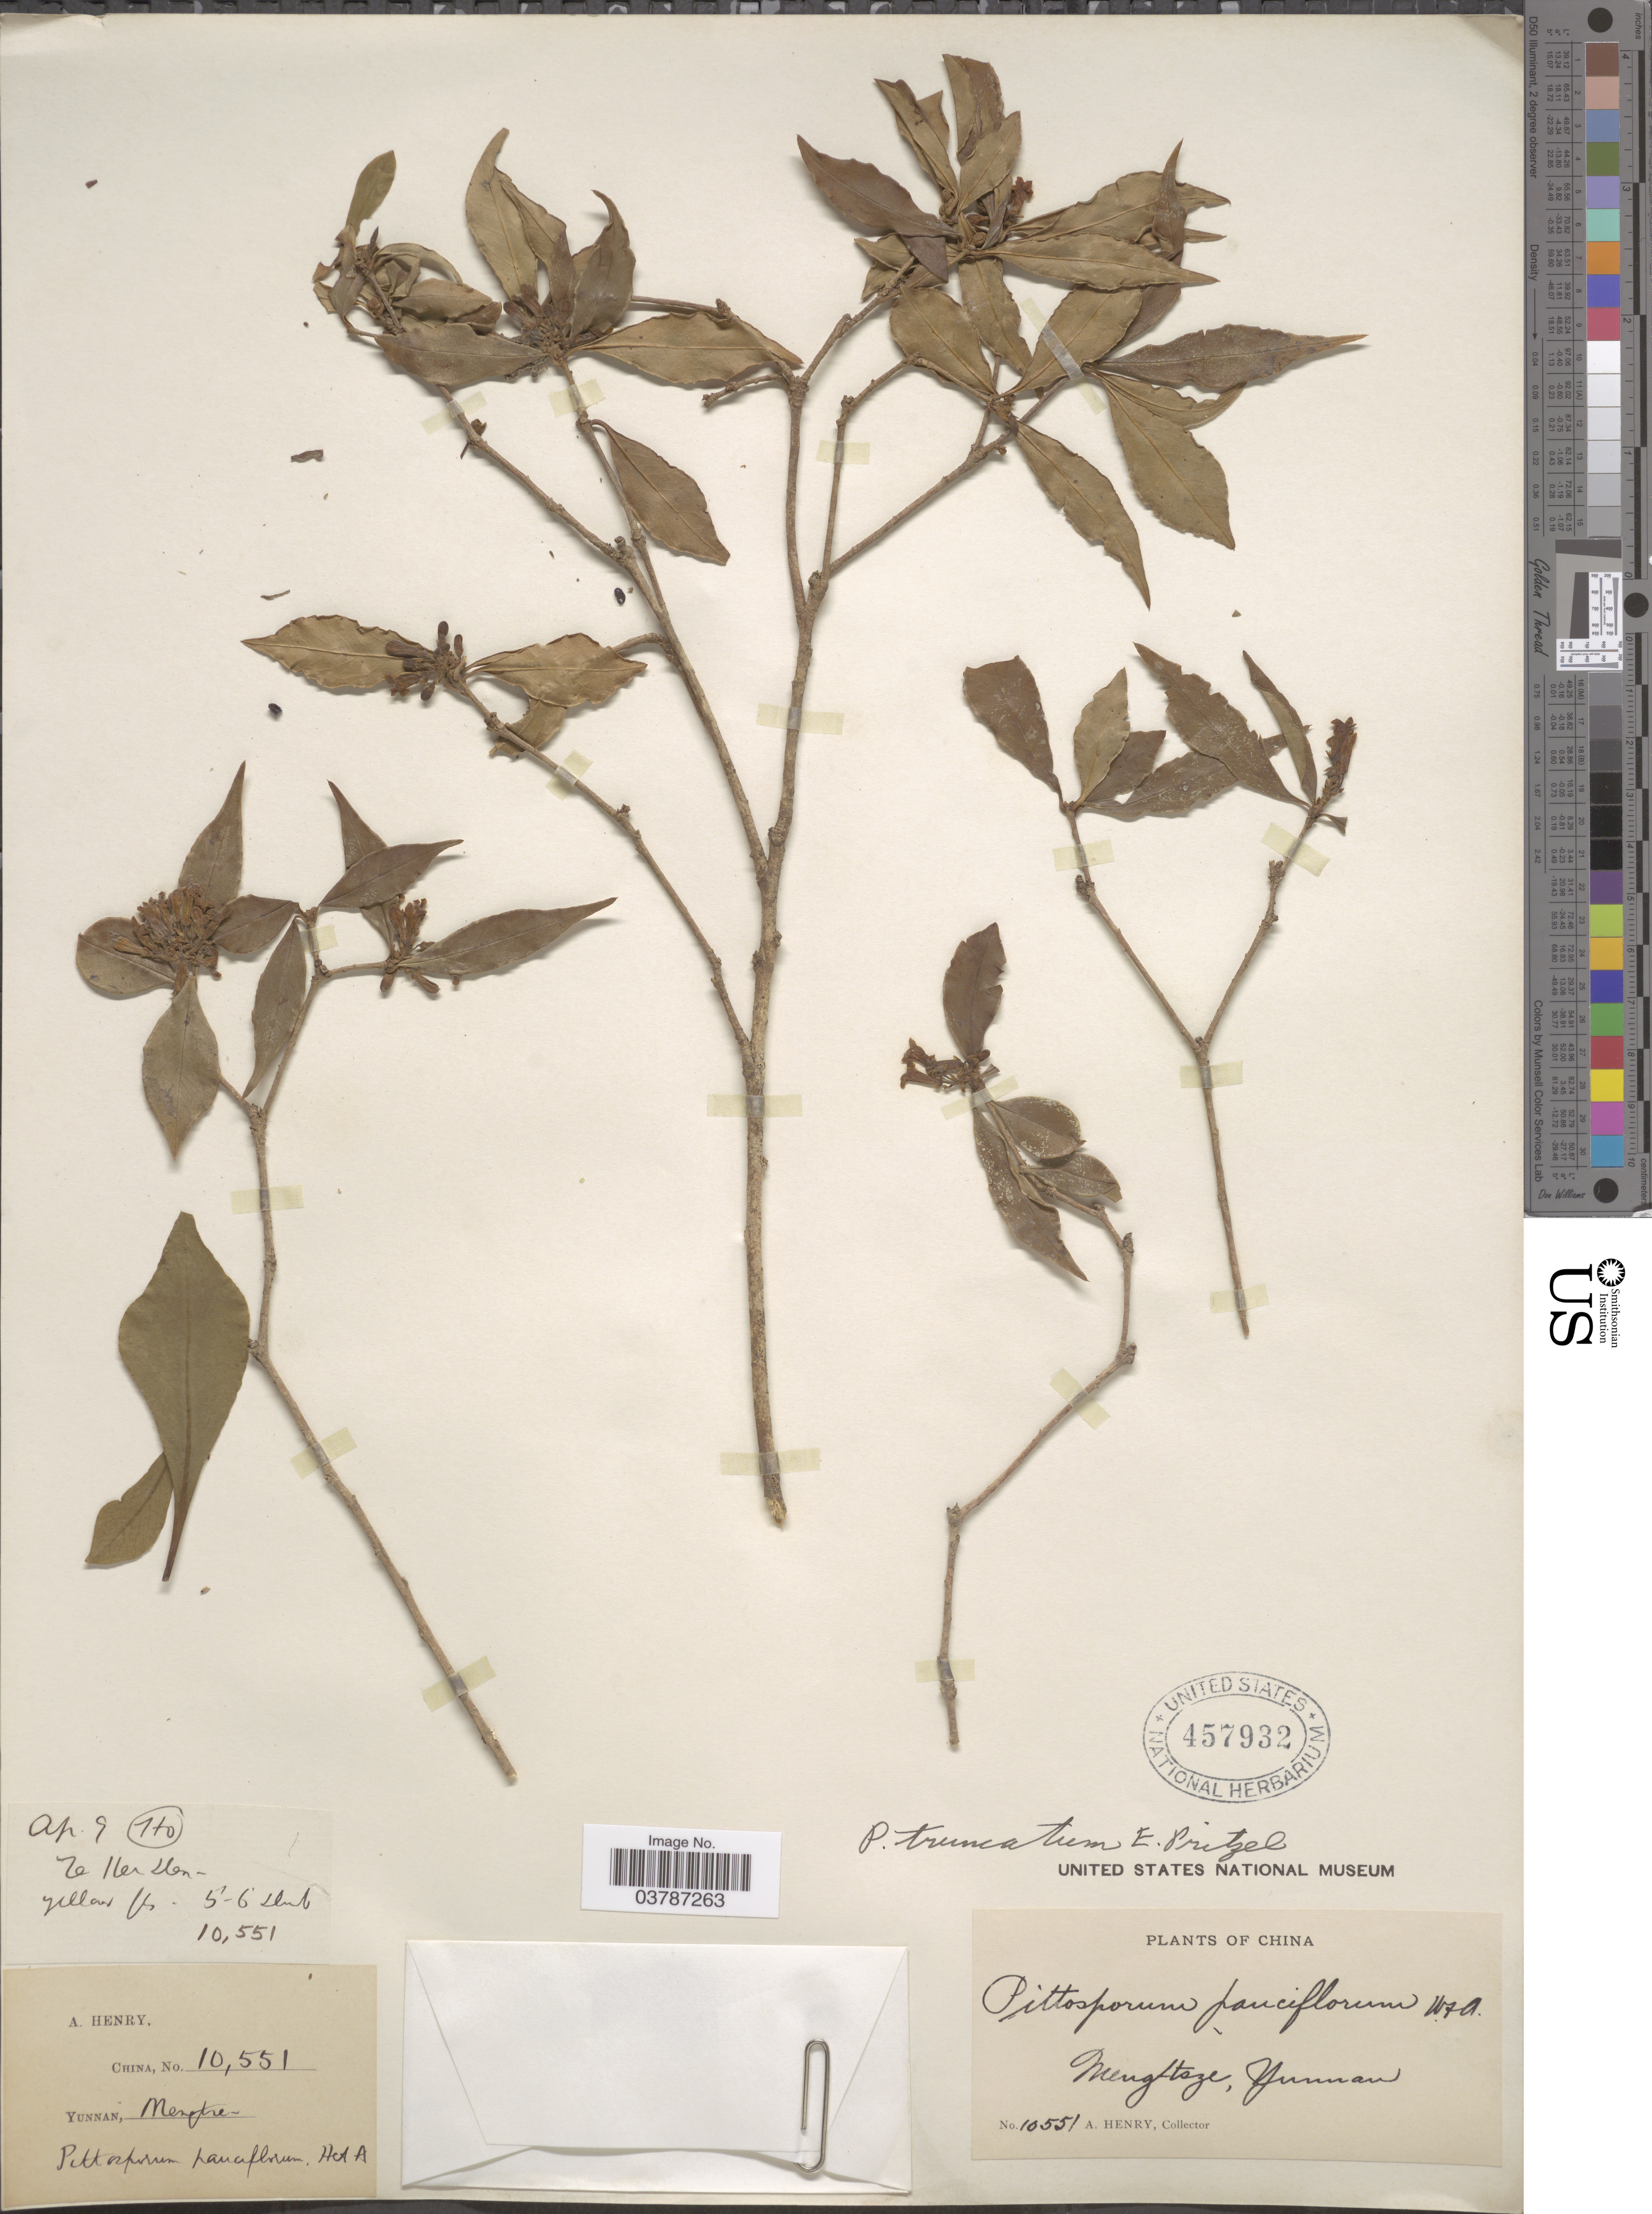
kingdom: Plantae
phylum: Tracheophyta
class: Magnoliopsida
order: Apiales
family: Pittosporaceae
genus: Pittosporum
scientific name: Pittosporum truncatum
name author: E. Pritz. ex Diels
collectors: A. Henry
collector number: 10551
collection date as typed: Transcribed d/m/y: /4/9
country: China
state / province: Yunnan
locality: Mengtsze. Ze Ller Shen. Ho.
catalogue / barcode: US 457932